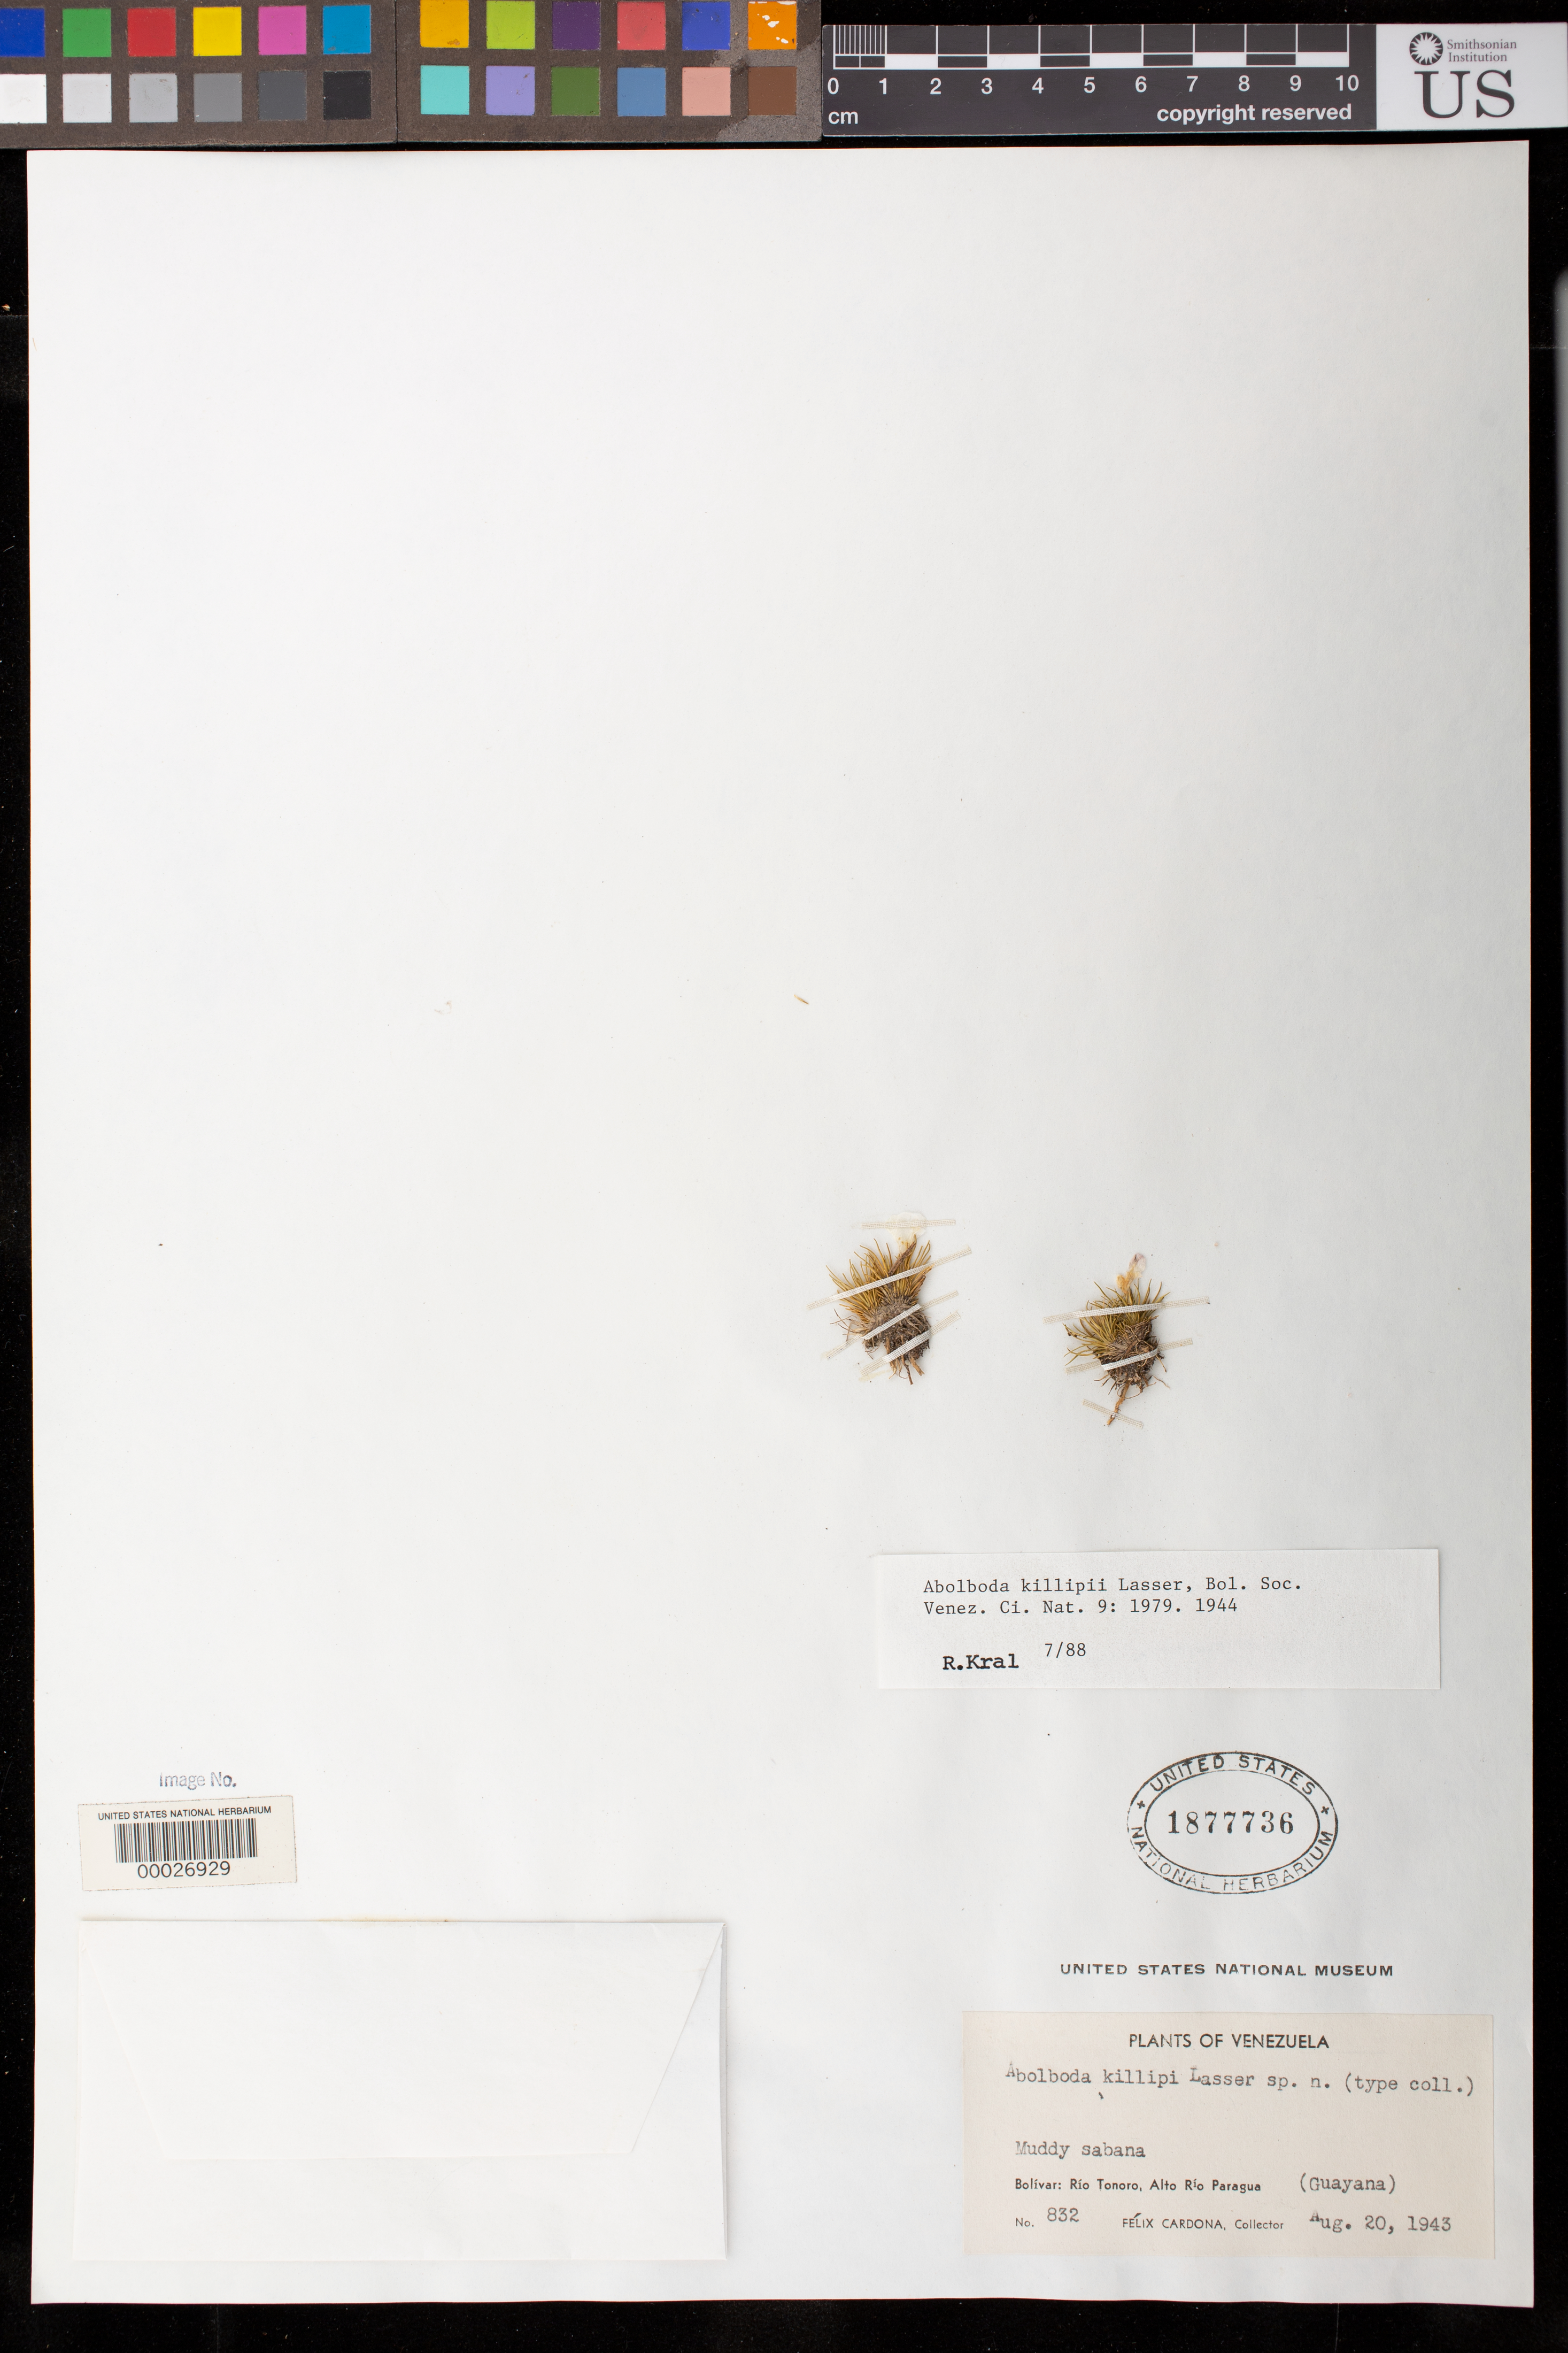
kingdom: Plantae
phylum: Tracheophyta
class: Liliopsida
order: Poales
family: Xyridaceae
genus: Abolboda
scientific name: Abolboda killipii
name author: Lasser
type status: Isotype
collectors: F. Cardona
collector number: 832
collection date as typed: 20 Aug 1943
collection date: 1943-08-20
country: Venezuela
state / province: Bolivar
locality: Tonooro, alto Rio Paragua, Guayana.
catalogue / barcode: US 1877736